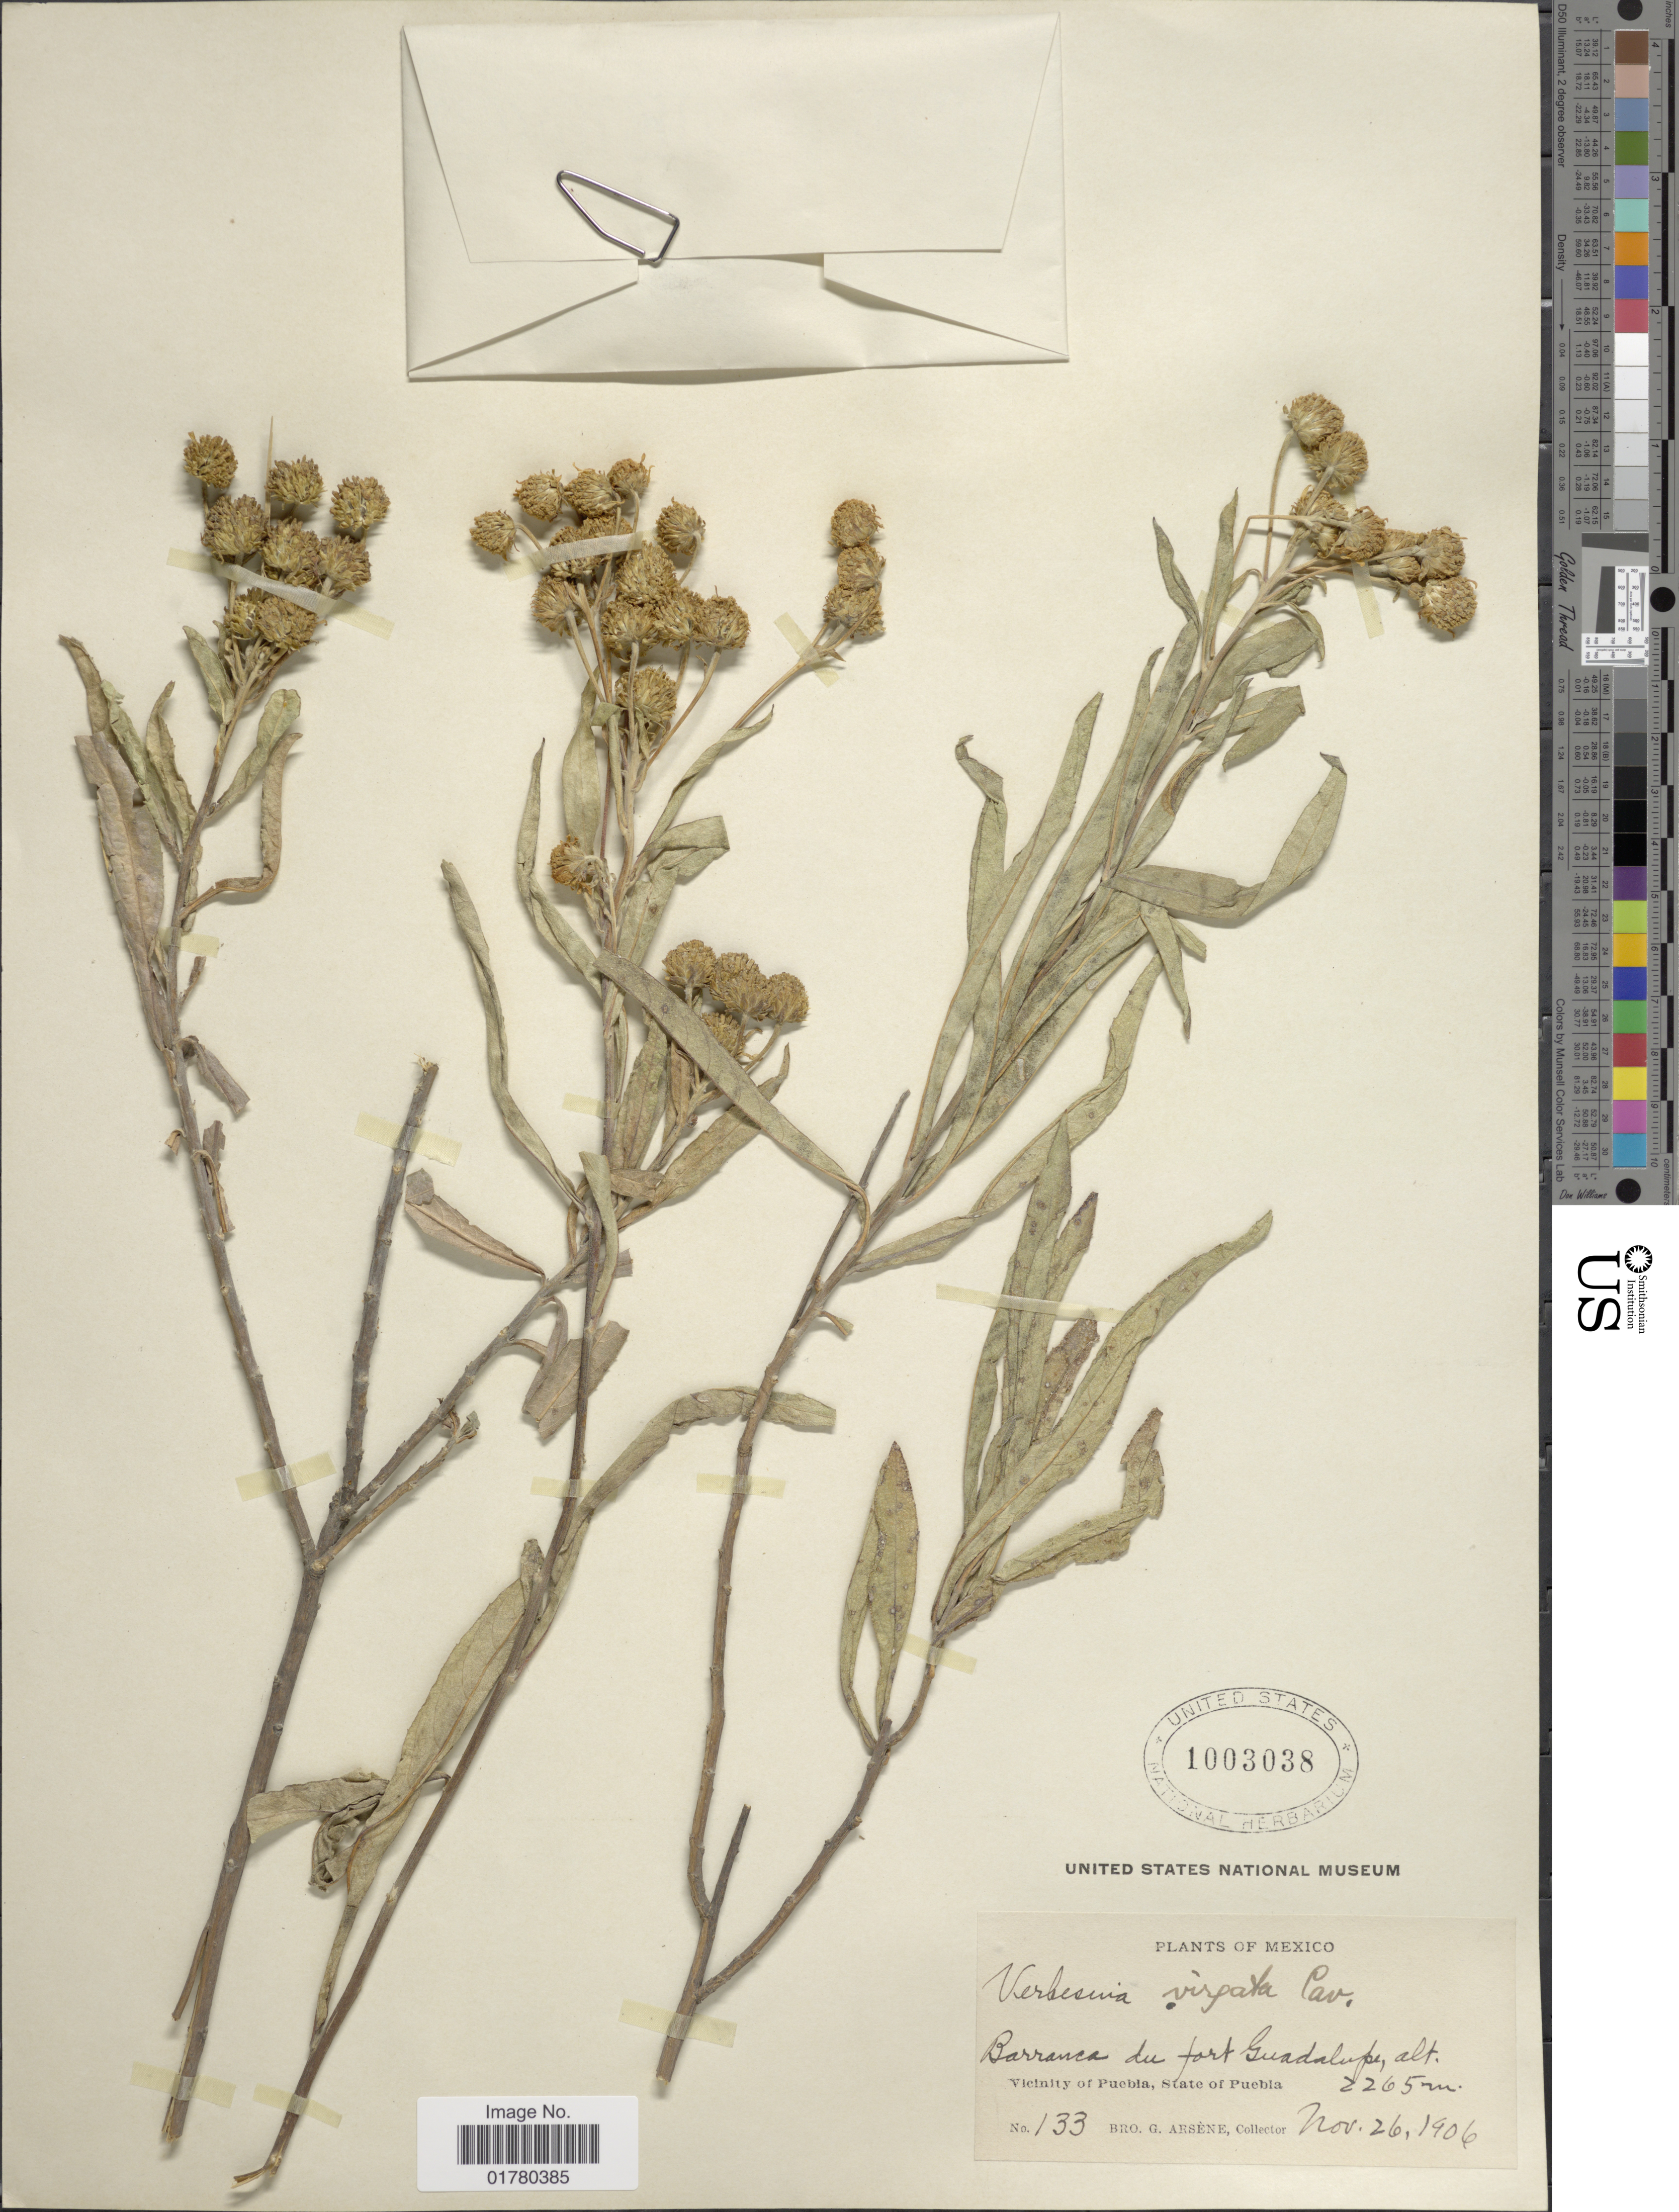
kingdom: Plantae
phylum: Tracheophyta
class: Magnoliopsida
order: Asterales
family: Asteraceae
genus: Verbesina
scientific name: Verbesina virgata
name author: Cav.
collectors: Bro. G. Arsène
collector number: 133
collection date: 1906-11-26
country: Mexico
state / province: Puebla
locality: Barranca du fort Guadalupe, Vicinity of Puebla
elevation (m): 2265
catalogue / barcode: US 1003038